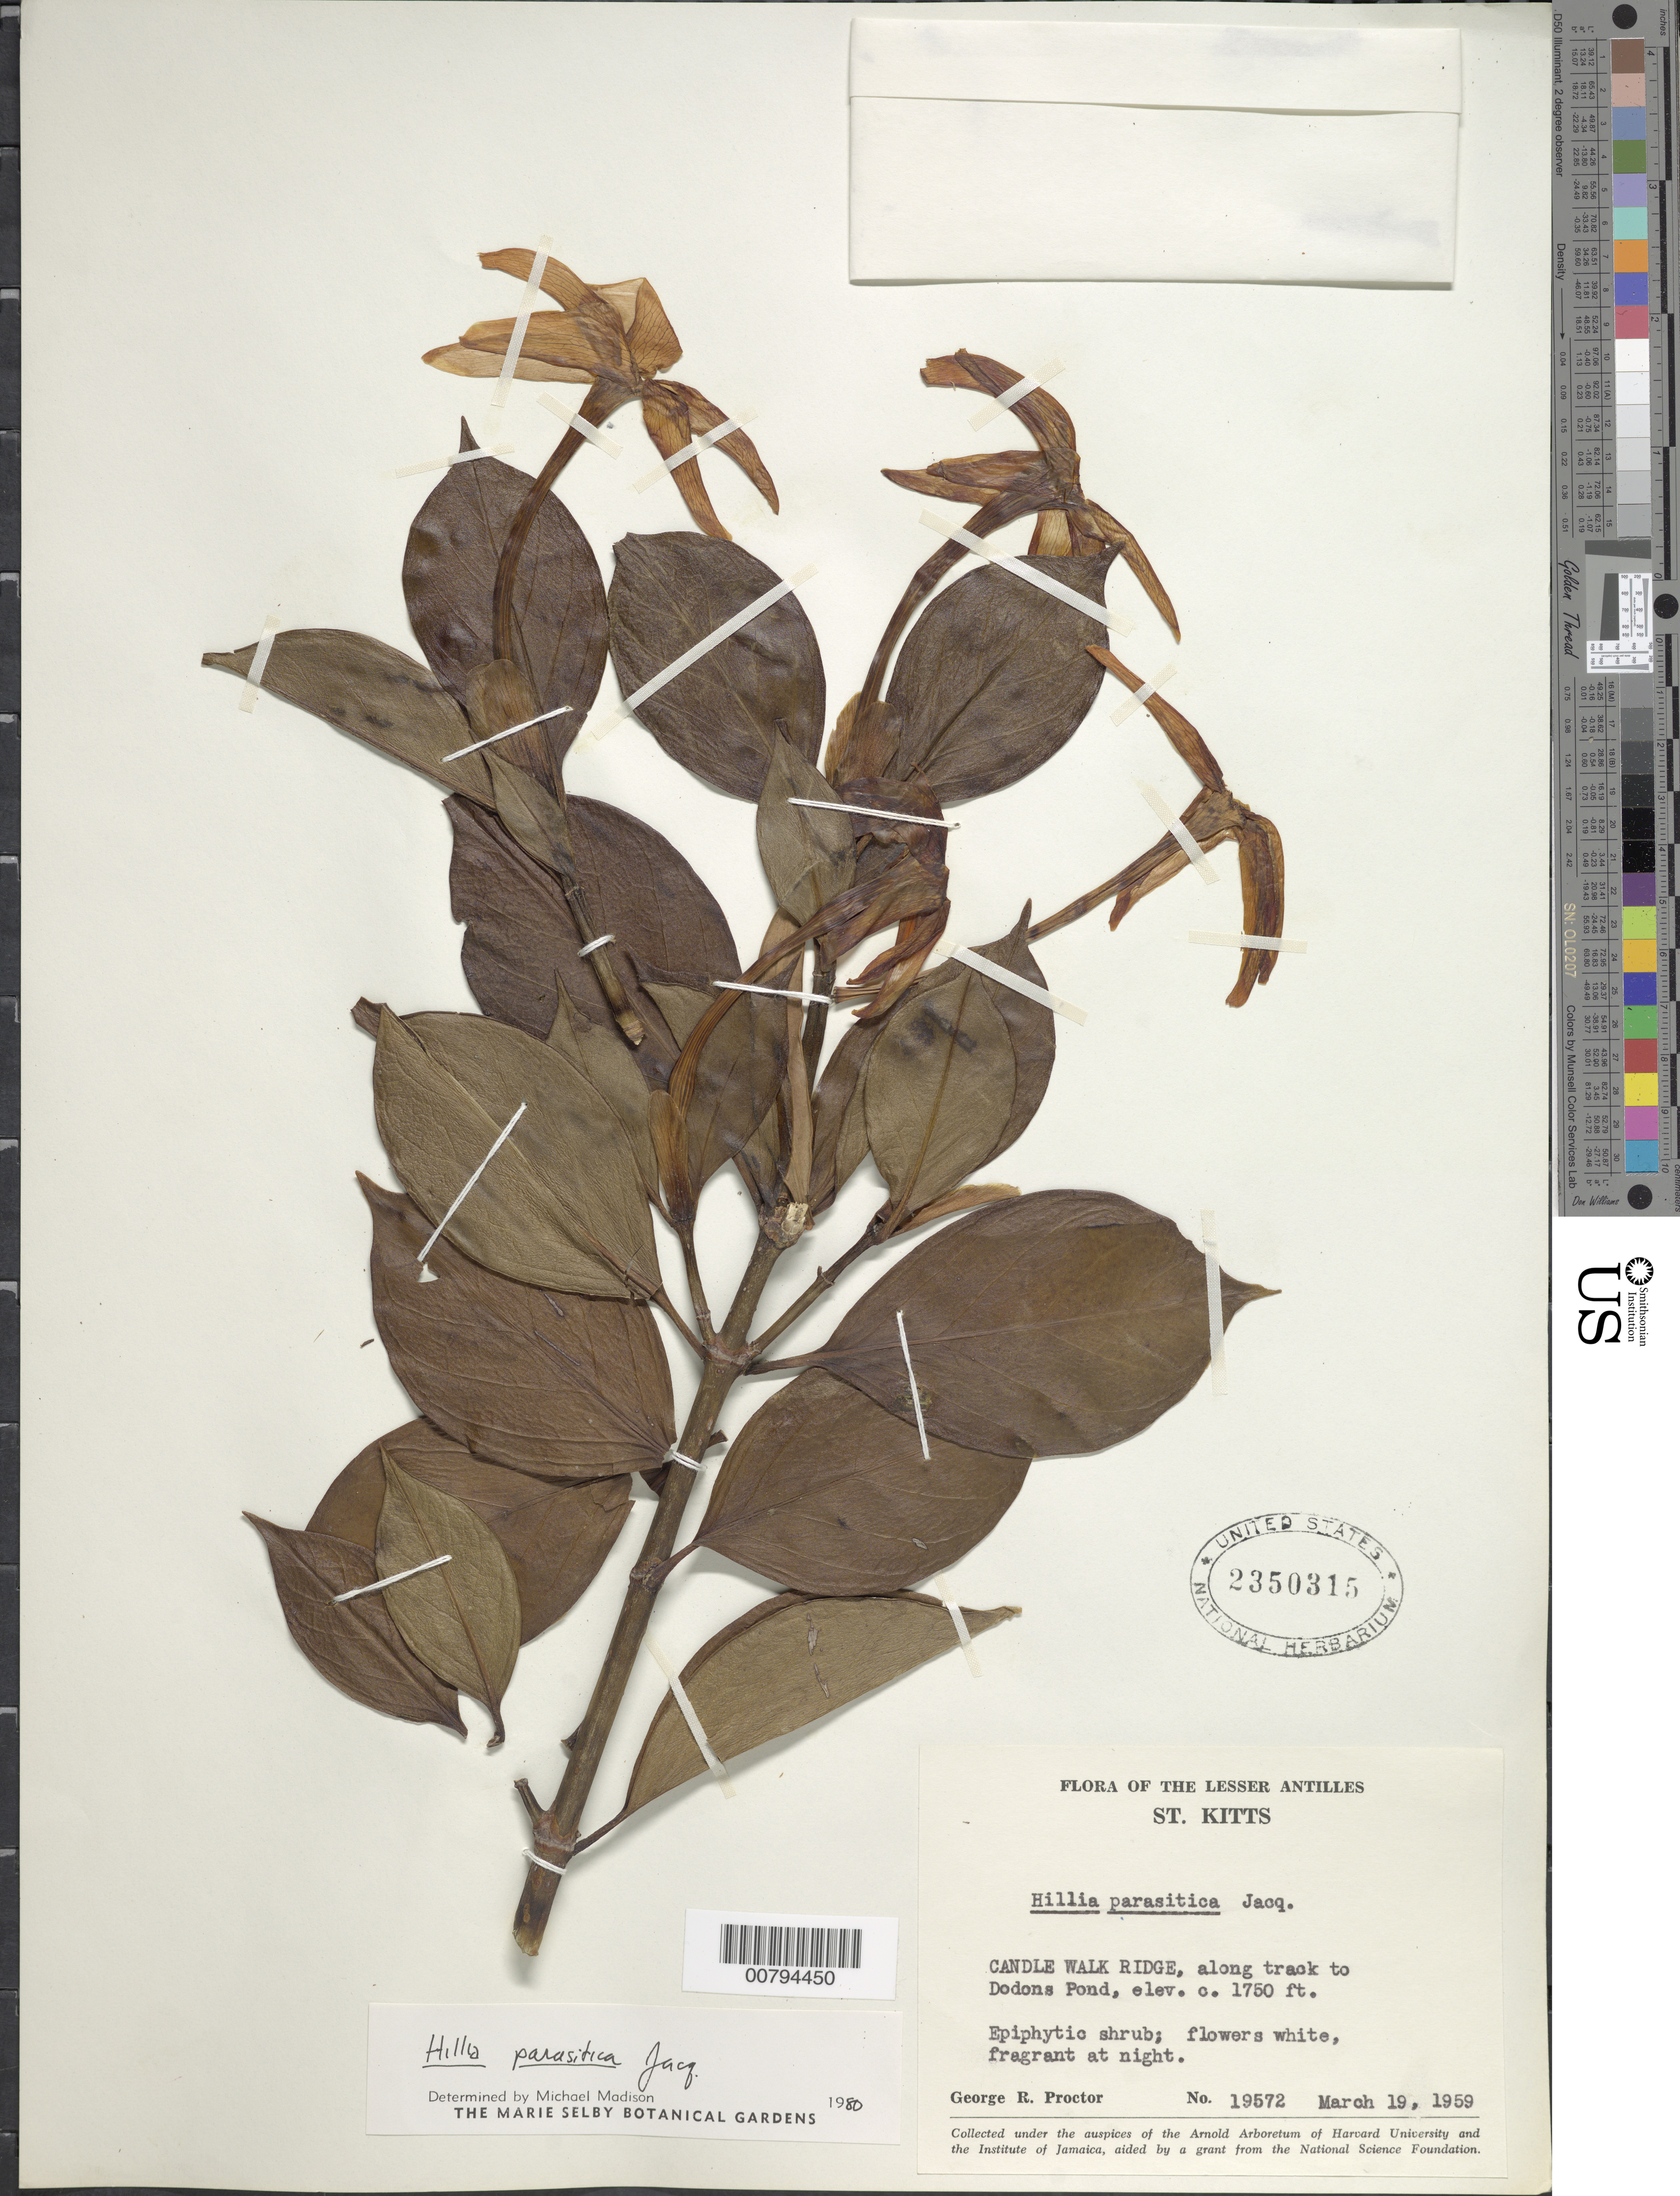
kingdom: Plantae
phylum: Tracheophyta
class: Magnoliopsida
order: Gentianales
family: Rubiaceae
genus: Hillia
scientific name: Hillia parasitica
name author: Jacq.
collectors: G. R. Proctor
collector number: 19572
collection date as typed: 19 Mar 1959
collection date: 1959-03-19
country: St. Christopher-Nevis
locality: Candle Walk Ridge, along track to Dodons Pond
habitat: Along track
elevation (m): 533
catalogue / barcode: US 2350315